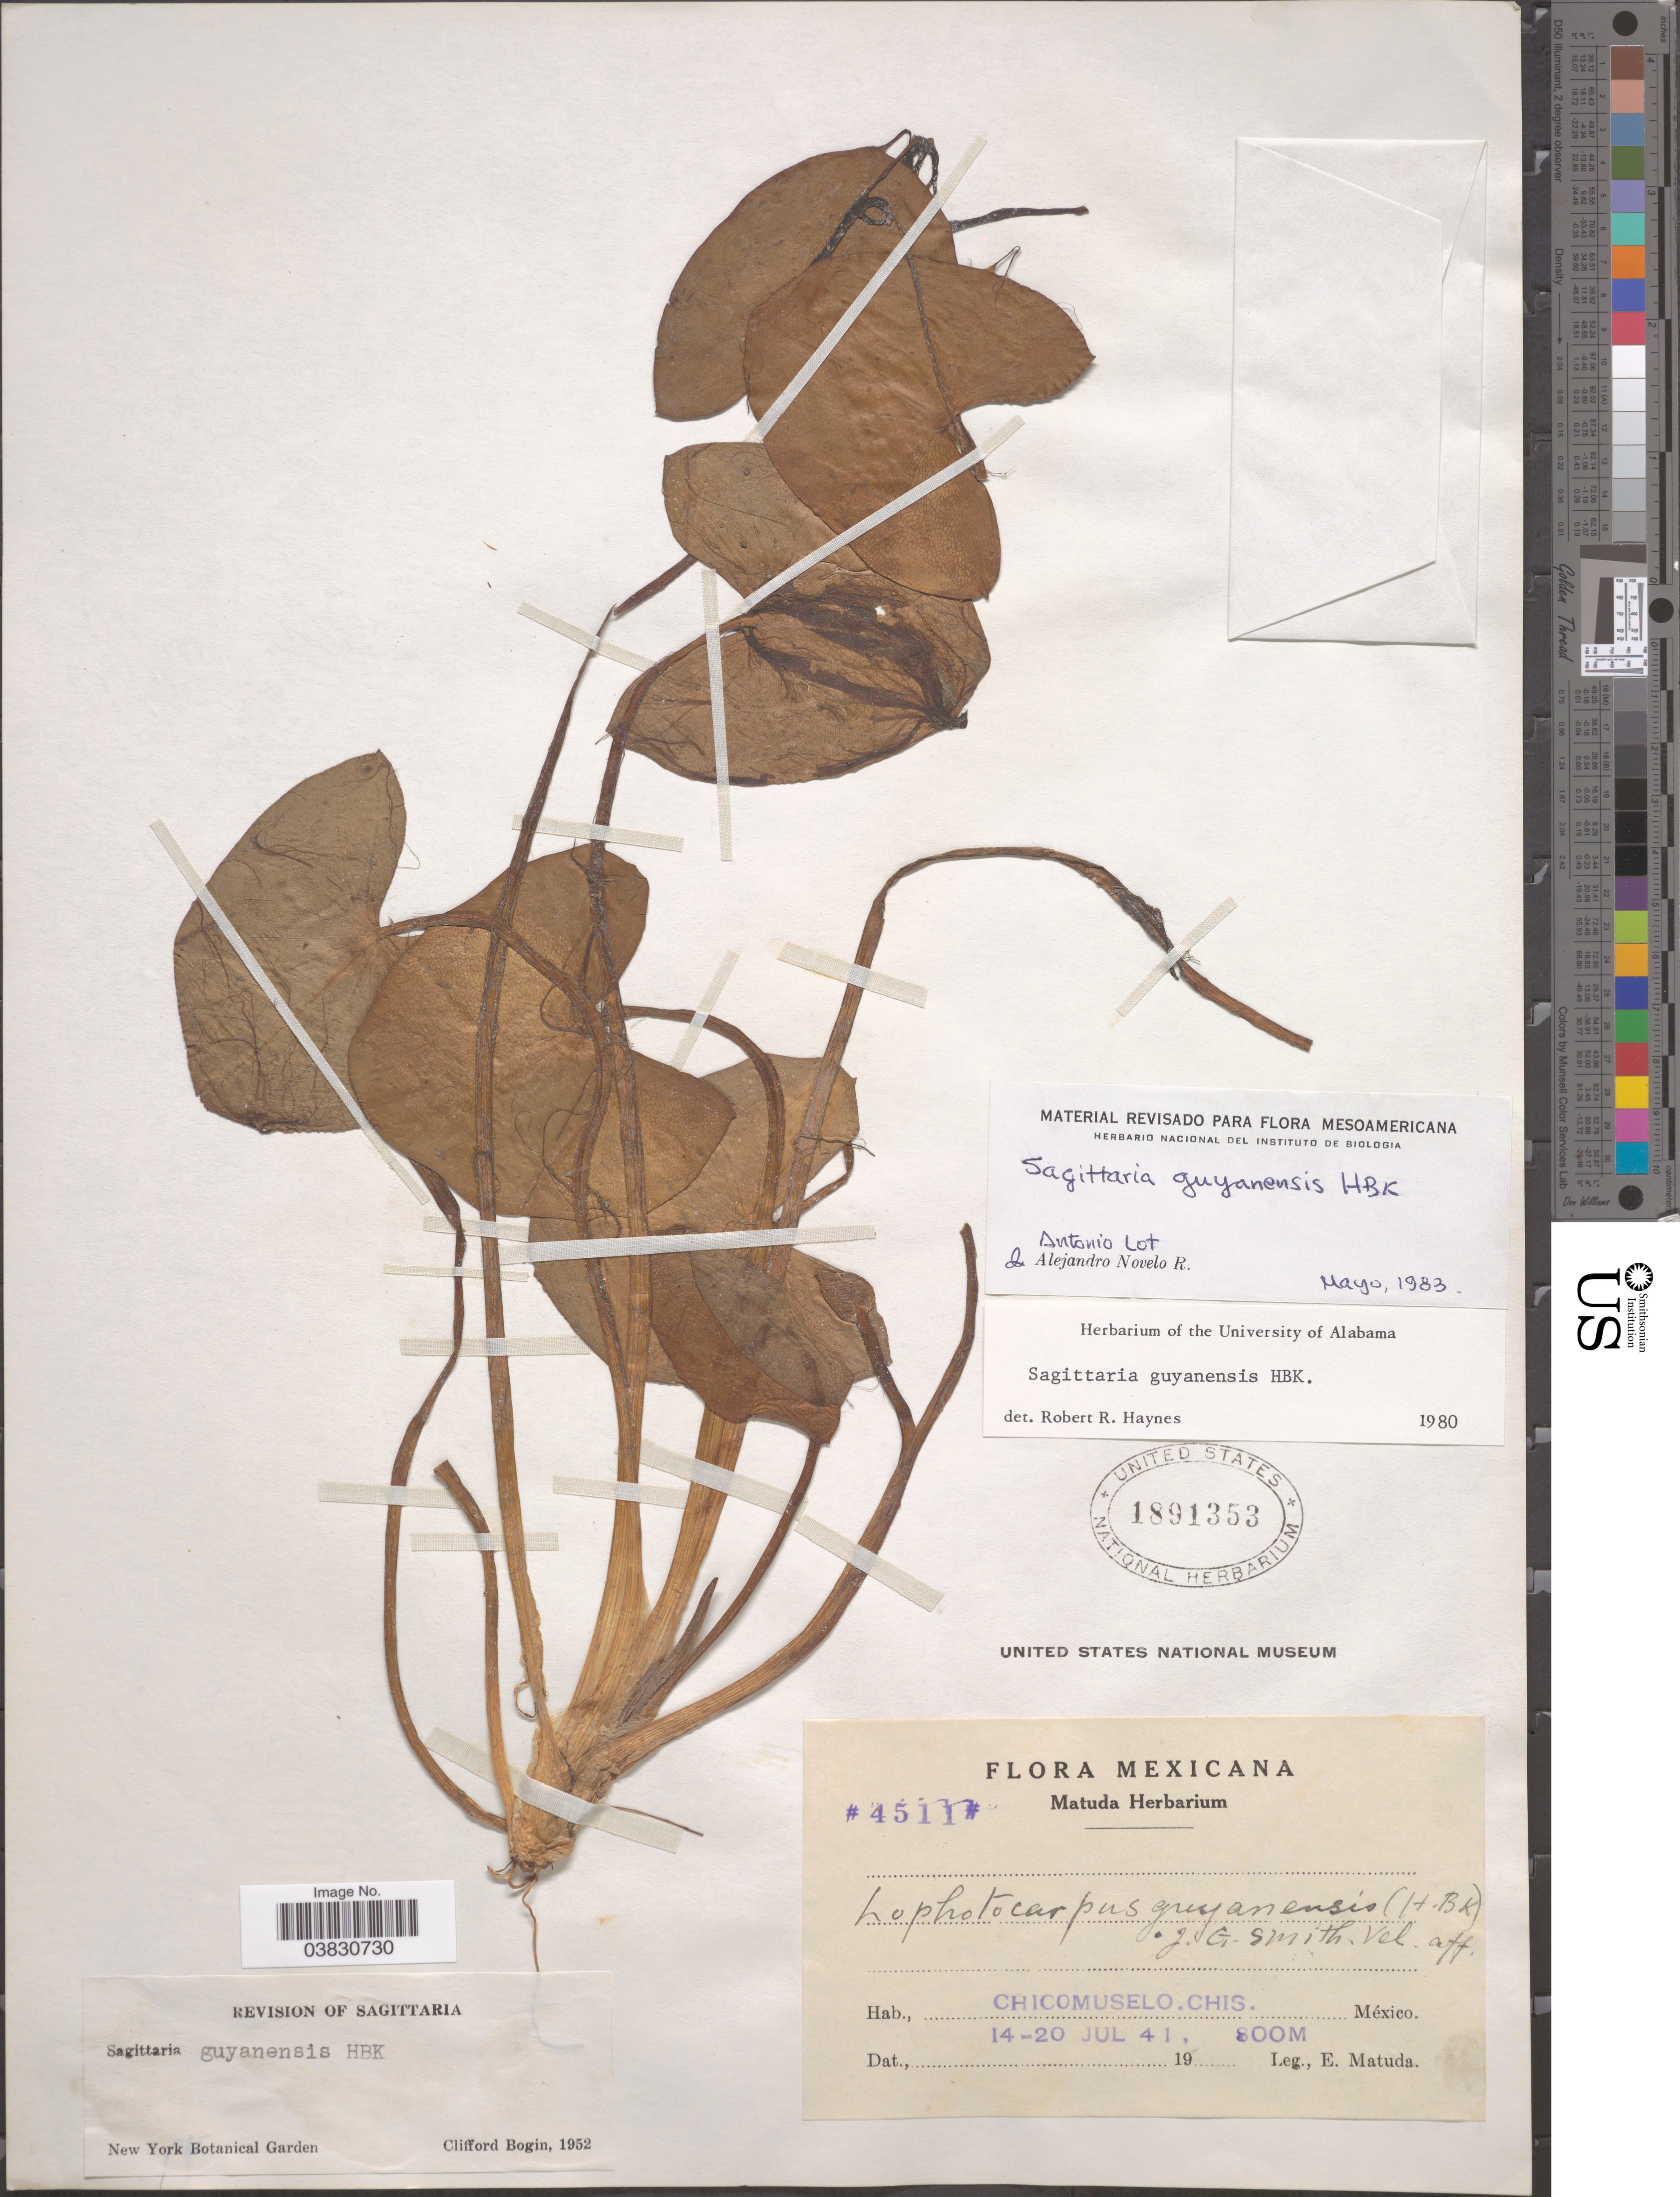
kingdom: Plantae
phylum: Tracheophyta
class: Liliopsida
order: Alismatales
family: Alismataceae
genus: Sagittaria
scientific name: Sagittaria guayanensis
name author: Kunth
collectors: E. Matuda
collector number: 4511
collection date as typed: Transcribed d/m/y: 14/7/41 to 20/7/41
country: Mexico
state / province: Chiapas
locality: Chicomuselo.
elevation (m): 800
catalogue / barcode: US 1891353